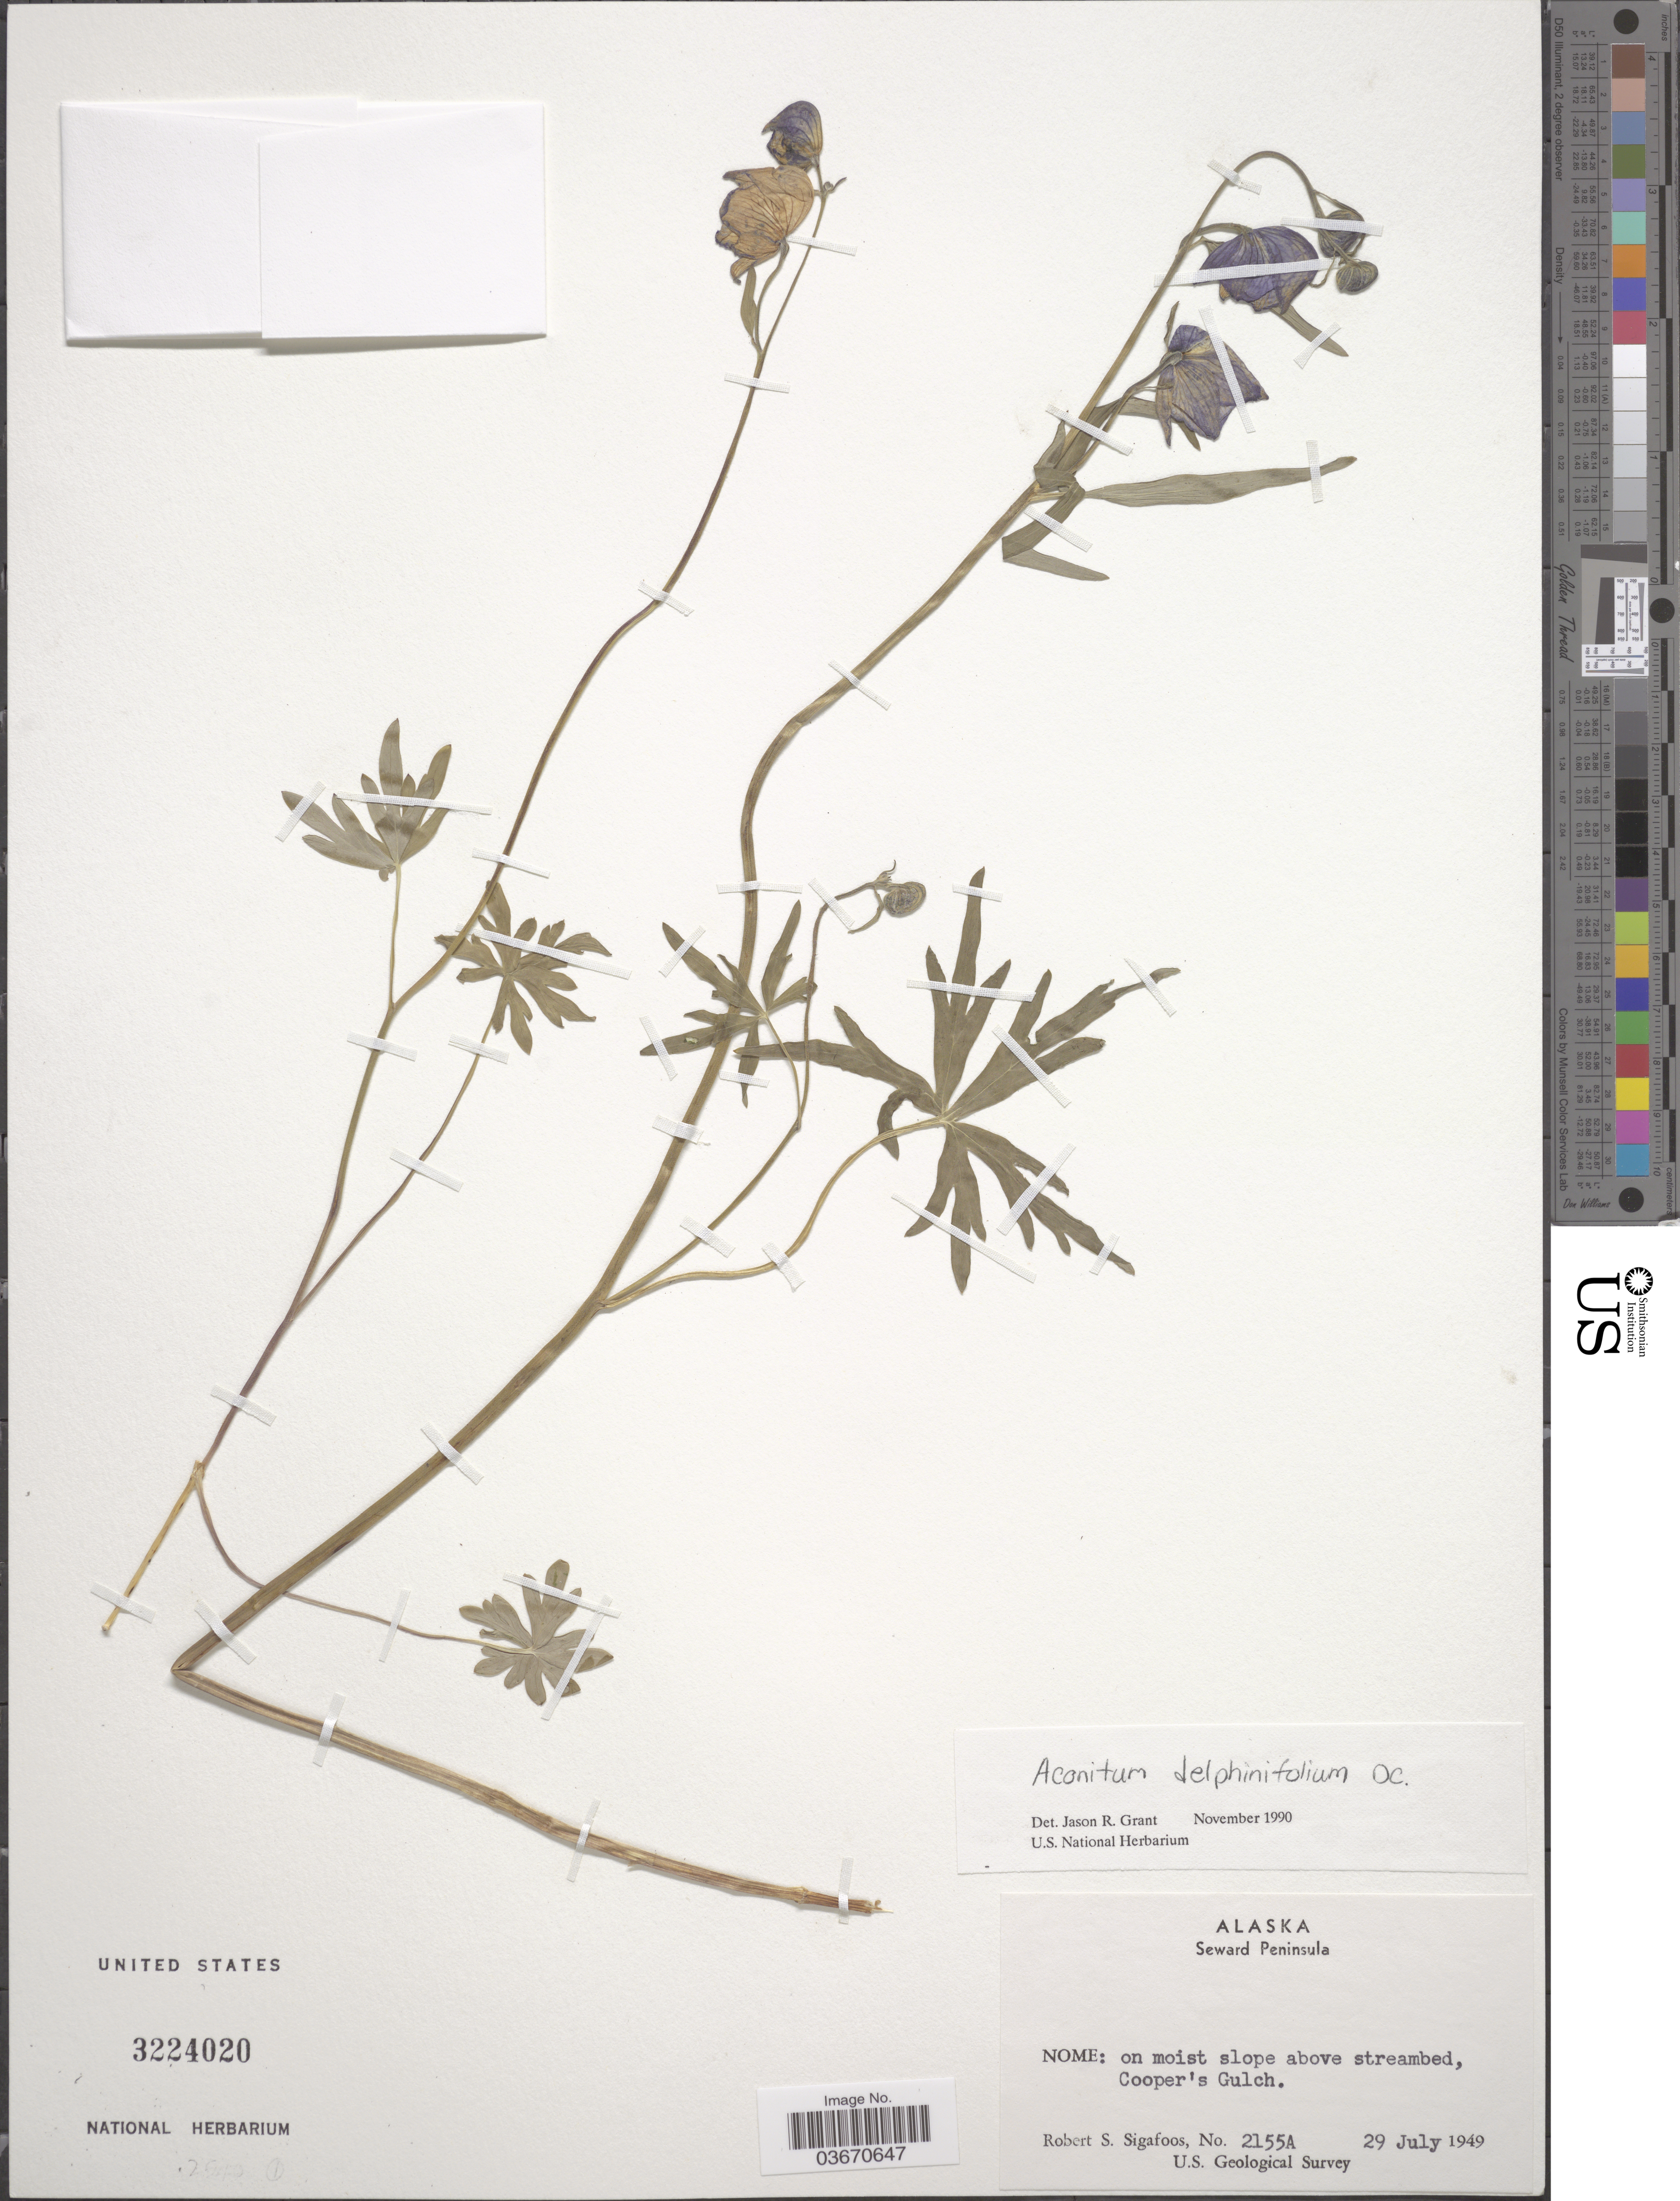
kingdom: Plantae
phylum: Tracheophyta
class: Magnoliopsida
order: Ranunculales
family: Ranunculaceae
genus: Aconitum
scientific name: Aconitum delphinifolium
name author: DC.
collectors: R. Sigafoos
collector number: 2155A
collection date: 1949-07-29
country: United States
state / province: Alaska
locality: Seward Peninsula. Nome: Cooper's Gulch.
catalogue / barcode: US 3224020